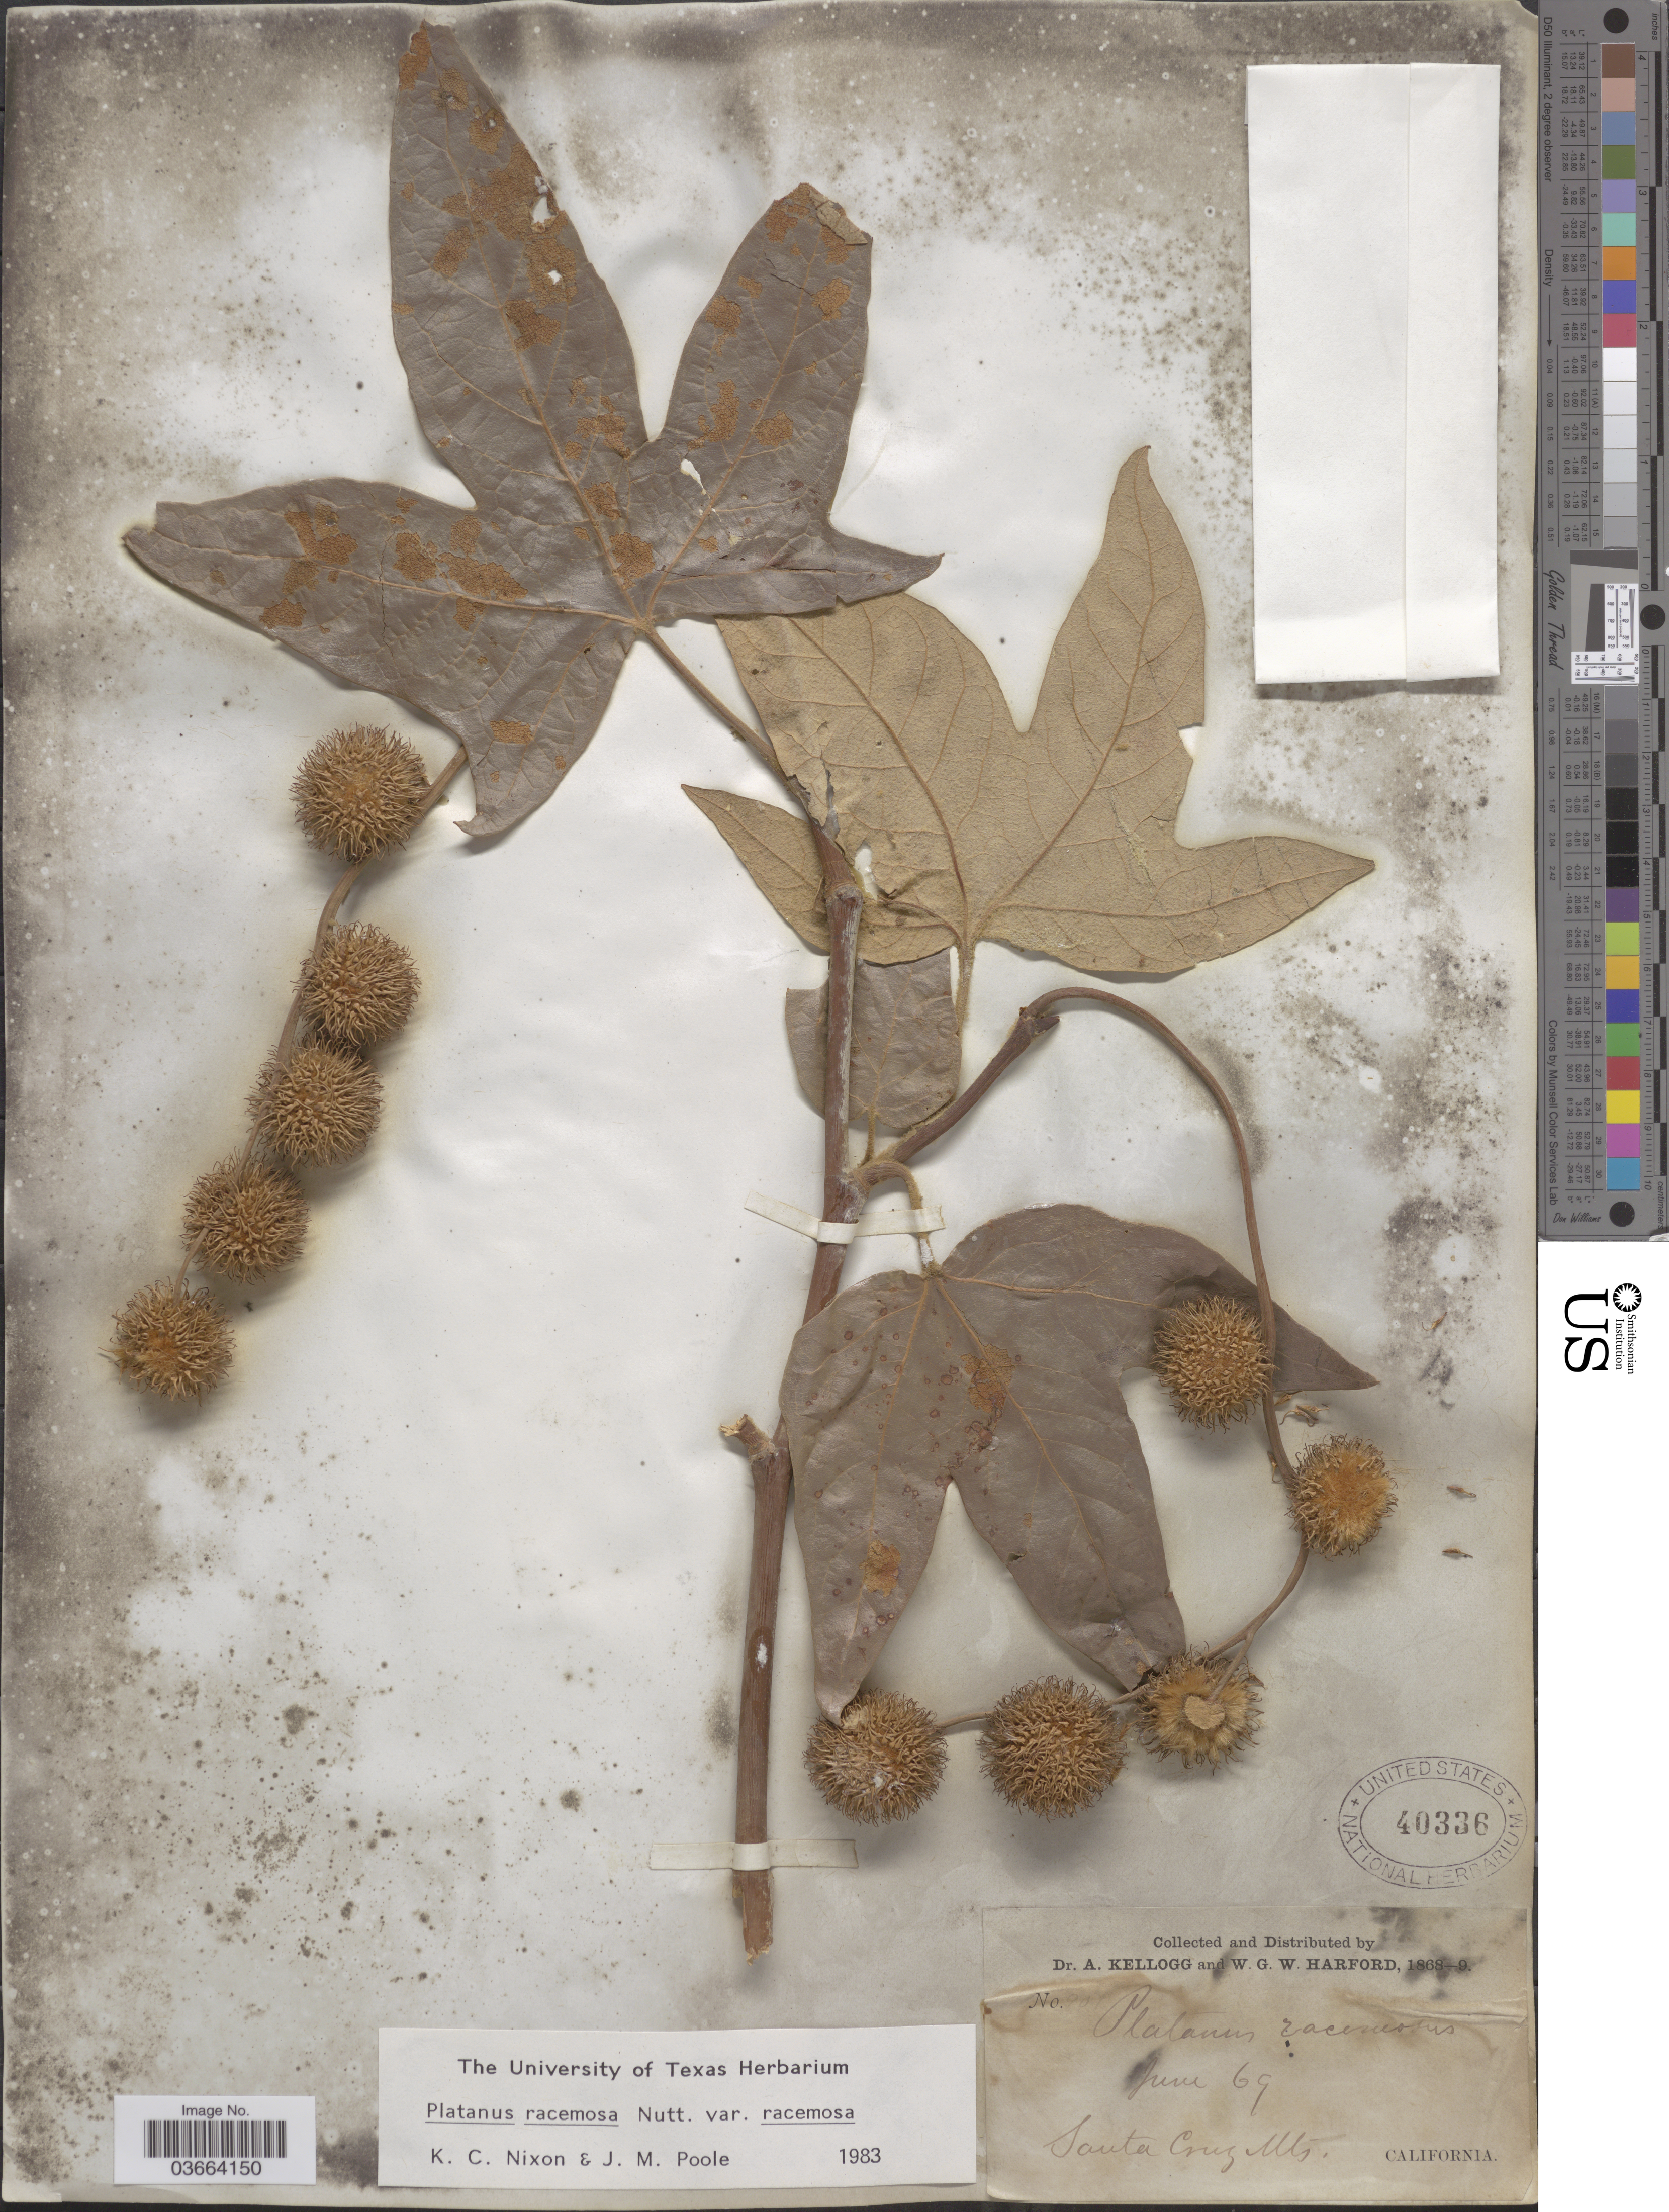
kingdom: Plantae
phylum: Tracheophyta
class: Magnoliopsida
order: Proteales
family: Platanaceae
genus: Platanus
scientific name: Platanus racemosa var. racemosa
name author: Nutt.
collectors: A. Kellogg & W. G. W. Harford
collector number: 907*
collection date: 1869-06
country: United States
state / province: California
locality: Santa Cruz Mts.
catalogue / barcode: US 40336